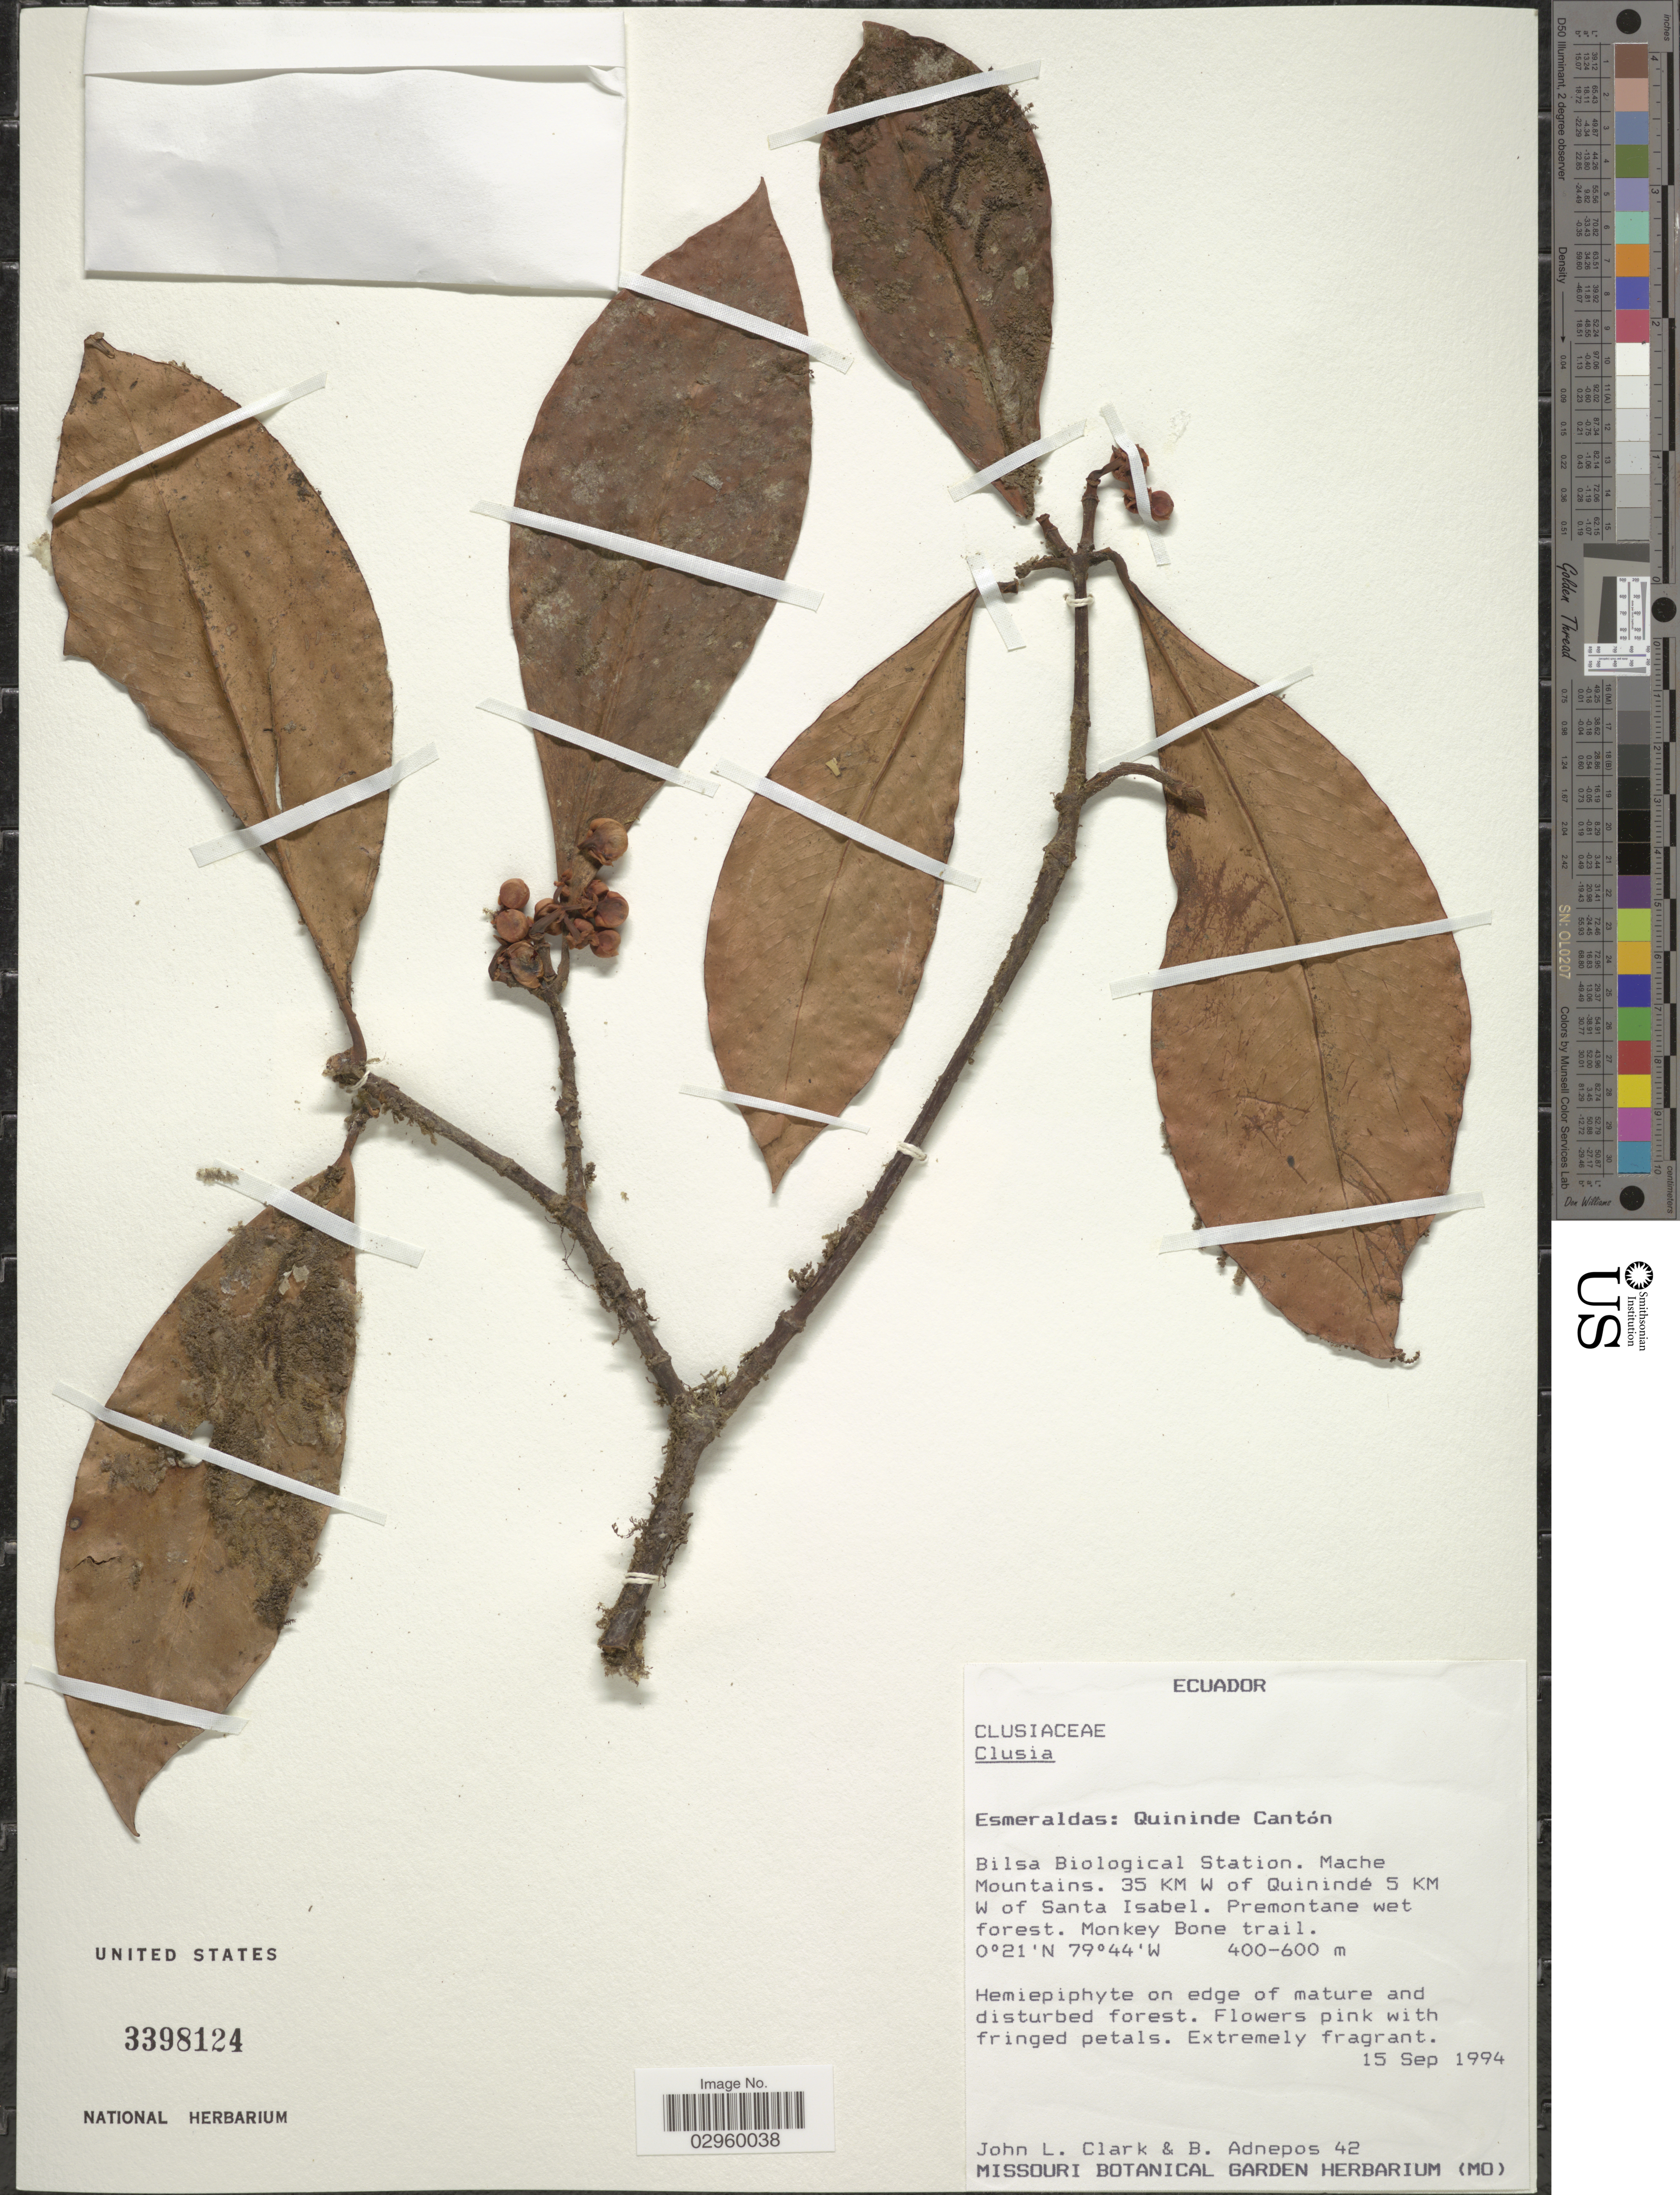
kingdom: Plantae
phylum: Tracheophyta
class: Magnoliopsida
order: Malpighiales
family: Clusiaceae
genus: Clusia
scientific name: Clusia sp.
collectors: J. L. Clark & B. Adnepos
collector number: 42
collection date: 1994-09-15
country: Ecuador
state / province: Esmeraldas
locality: Quinindé Cantón, Bilsa Biological Station, Mache Mountains, 35 KM W of Quinindé 5 KM W of Santa Isabel.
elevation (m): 400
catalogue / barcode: US 3398124